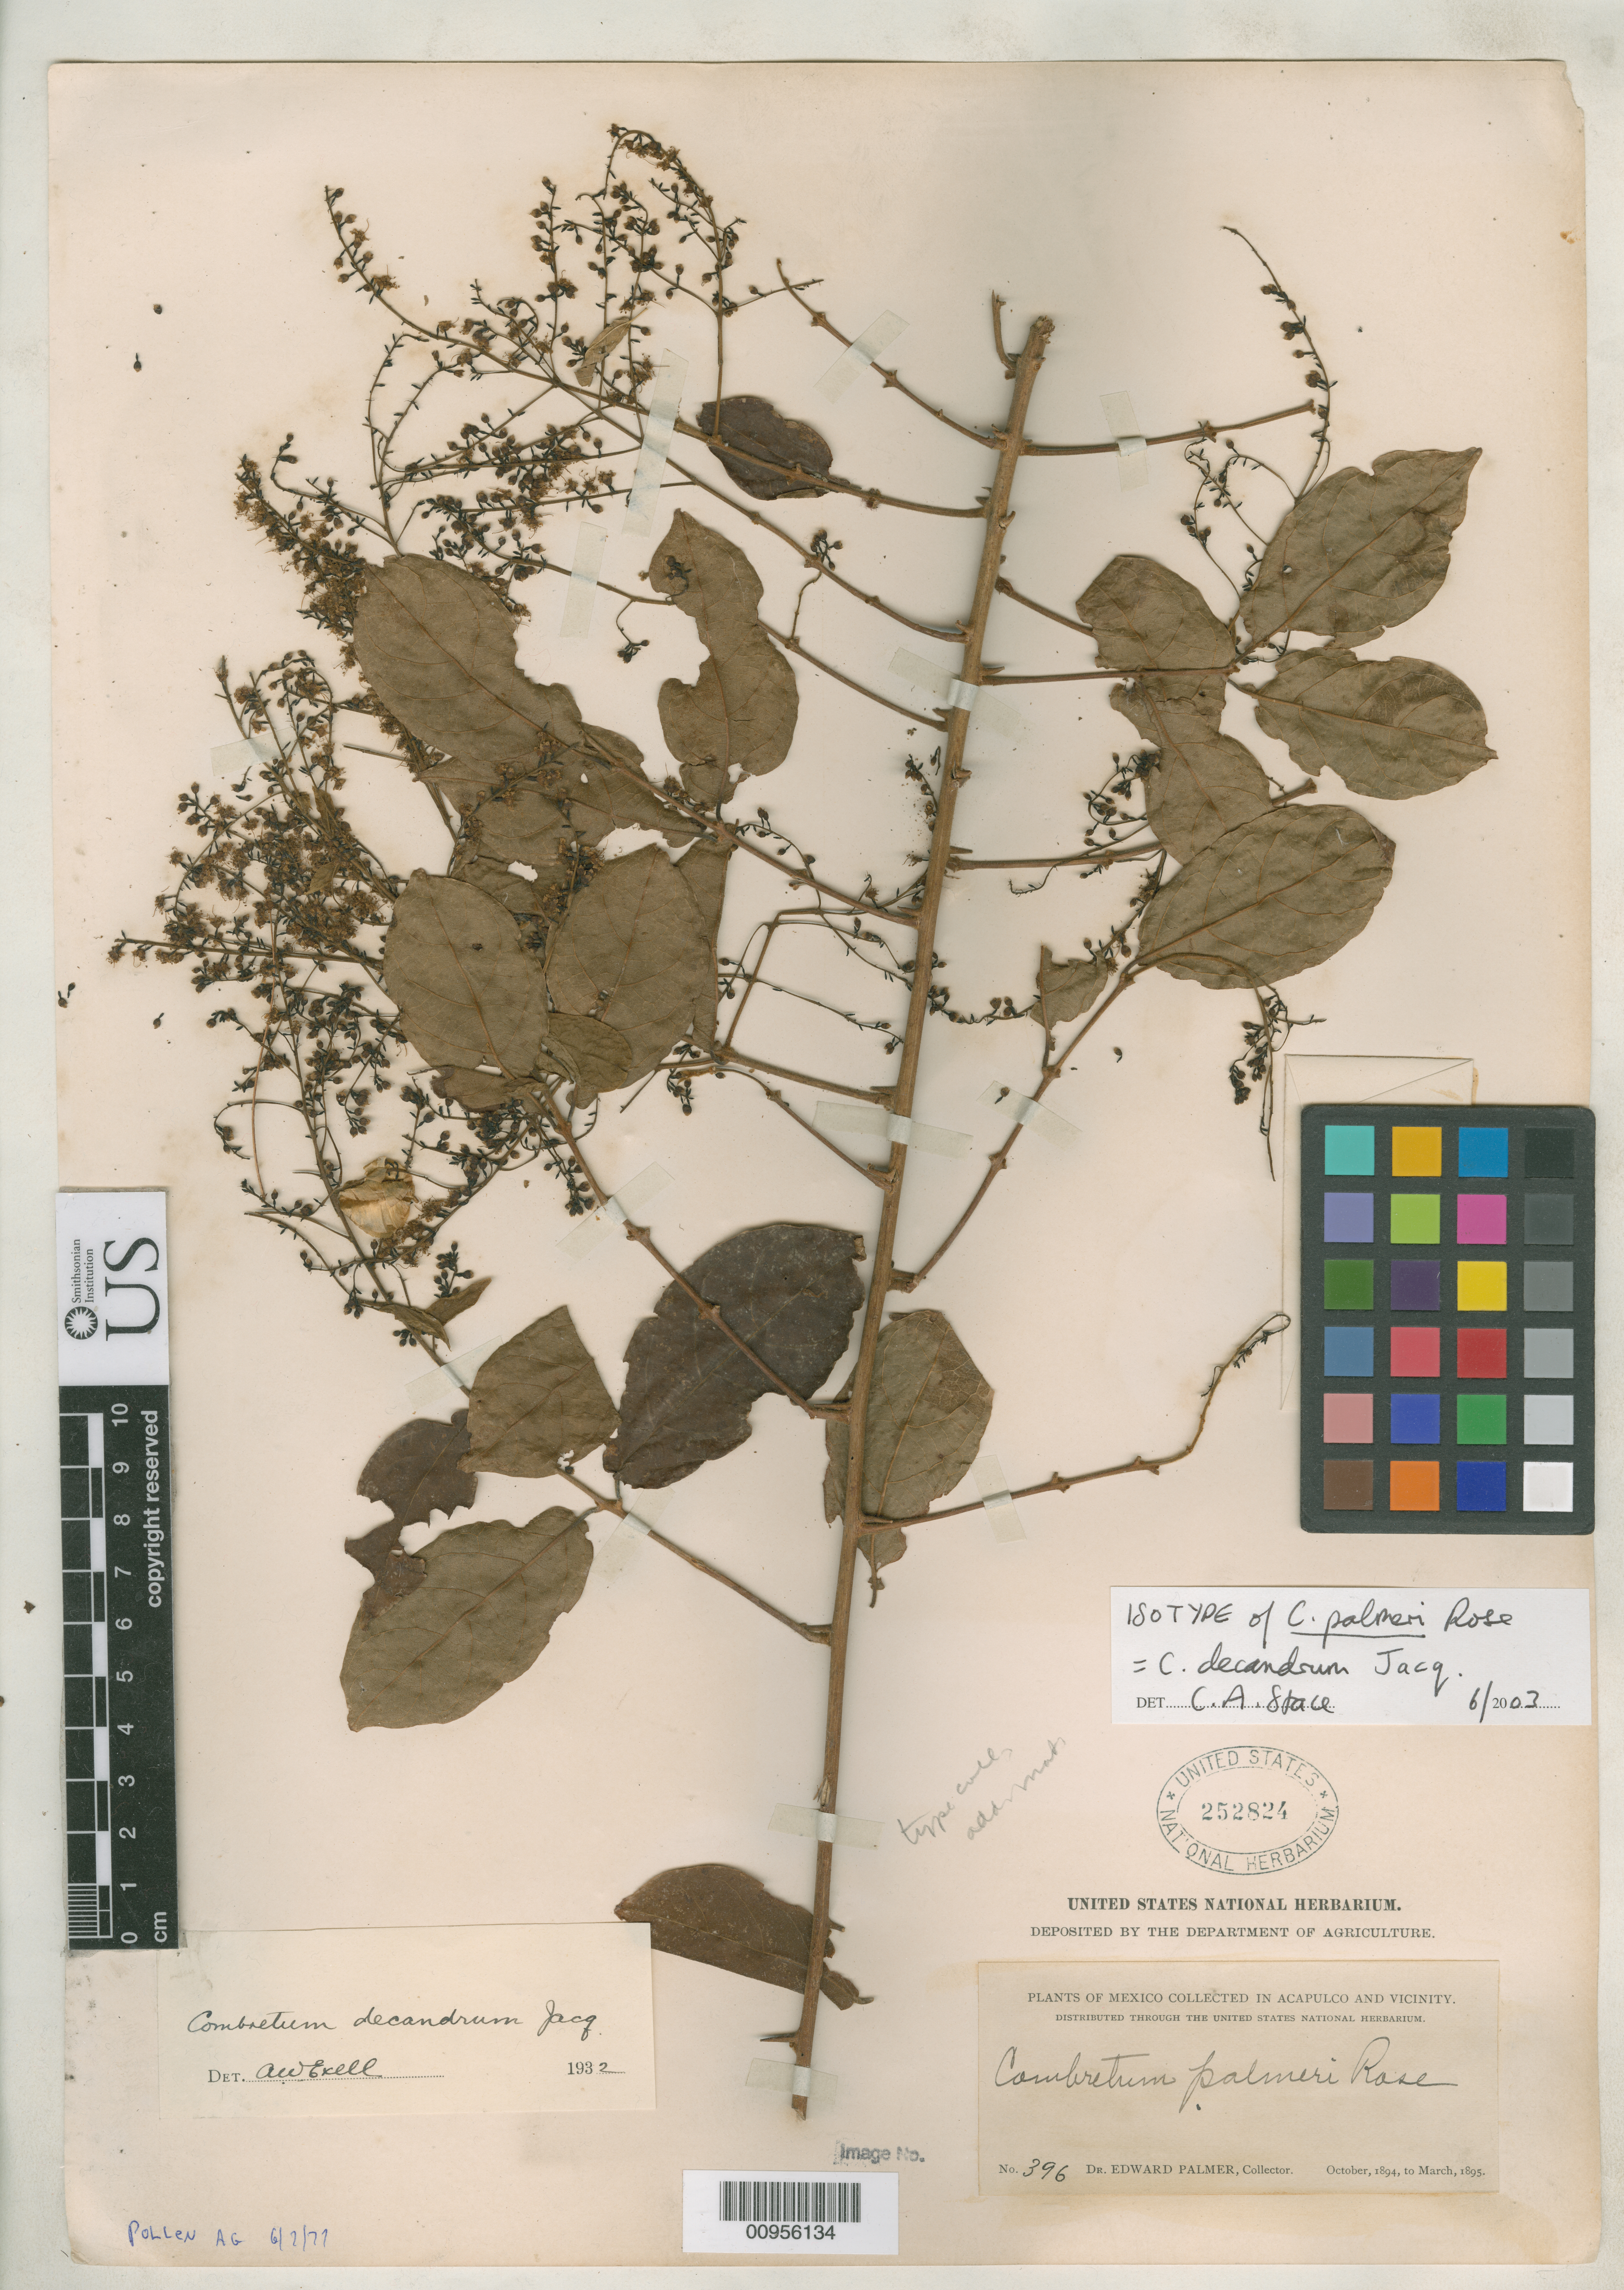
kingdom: Plantae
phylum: Tracheophyta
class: Magnoliopsida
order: Myrtales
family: Combretaceae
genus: Combretum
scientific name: Combretum palmeri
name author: Rose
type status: Isotype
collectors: E. Palmer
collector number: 396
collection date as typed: Oct 1894 to -- Mar 1895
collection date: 1894-10/1895-03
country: Mexico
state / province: Guerrero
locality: Acapulco and vicinity.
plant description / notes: One of two original sheets at US (252823, 252824); other sheet is annotated "Feb." as cited in protologue, and thus presumably the holotype.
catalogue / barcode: US 252824